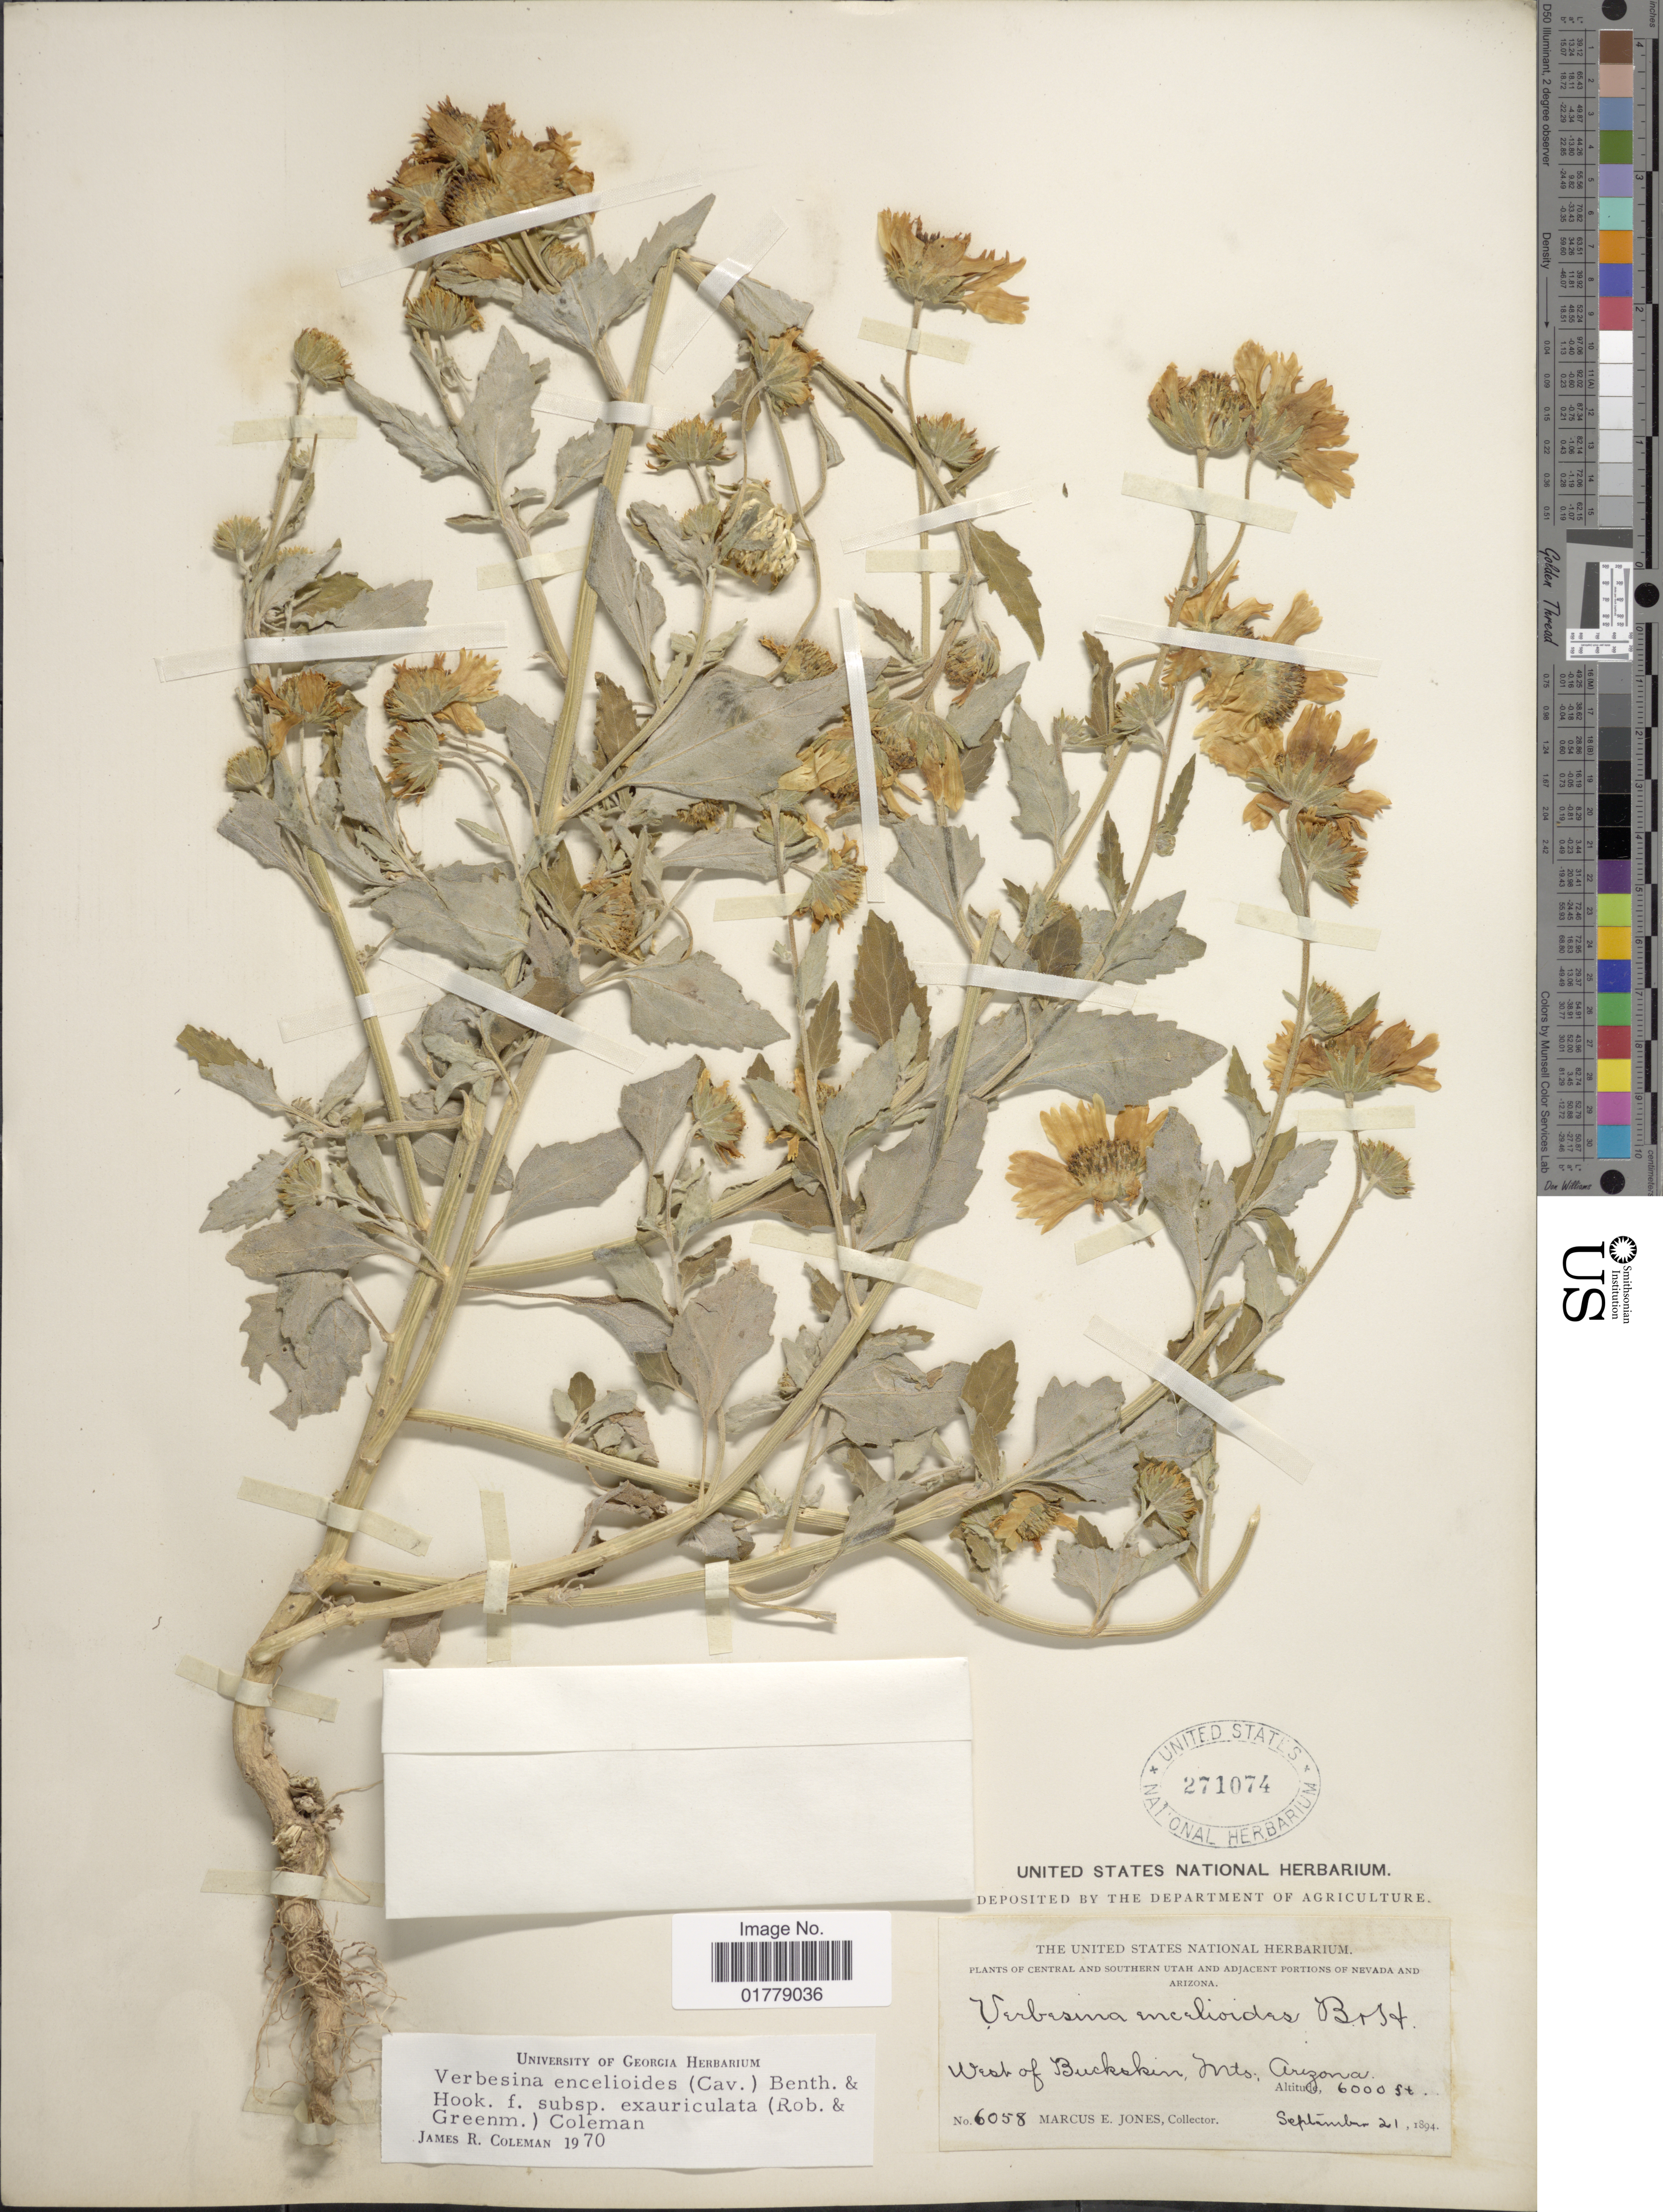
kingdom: Plantae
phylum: Tracheophyta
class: Magnoliopsida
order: Asterales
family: Asteraceae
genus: Verbesina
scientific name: Verbesina encelioides var. cana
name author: (B.L. Rob.) Greenm.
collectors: M. E. Jones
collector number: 6058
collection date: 1894-09-21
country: United States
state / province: Arizona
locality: Central and Southern Utah and Adjacent Portions of Nevada and Arizona. West of Buckskin, Mts. Arizona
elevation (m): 1829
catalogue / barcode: US 271074